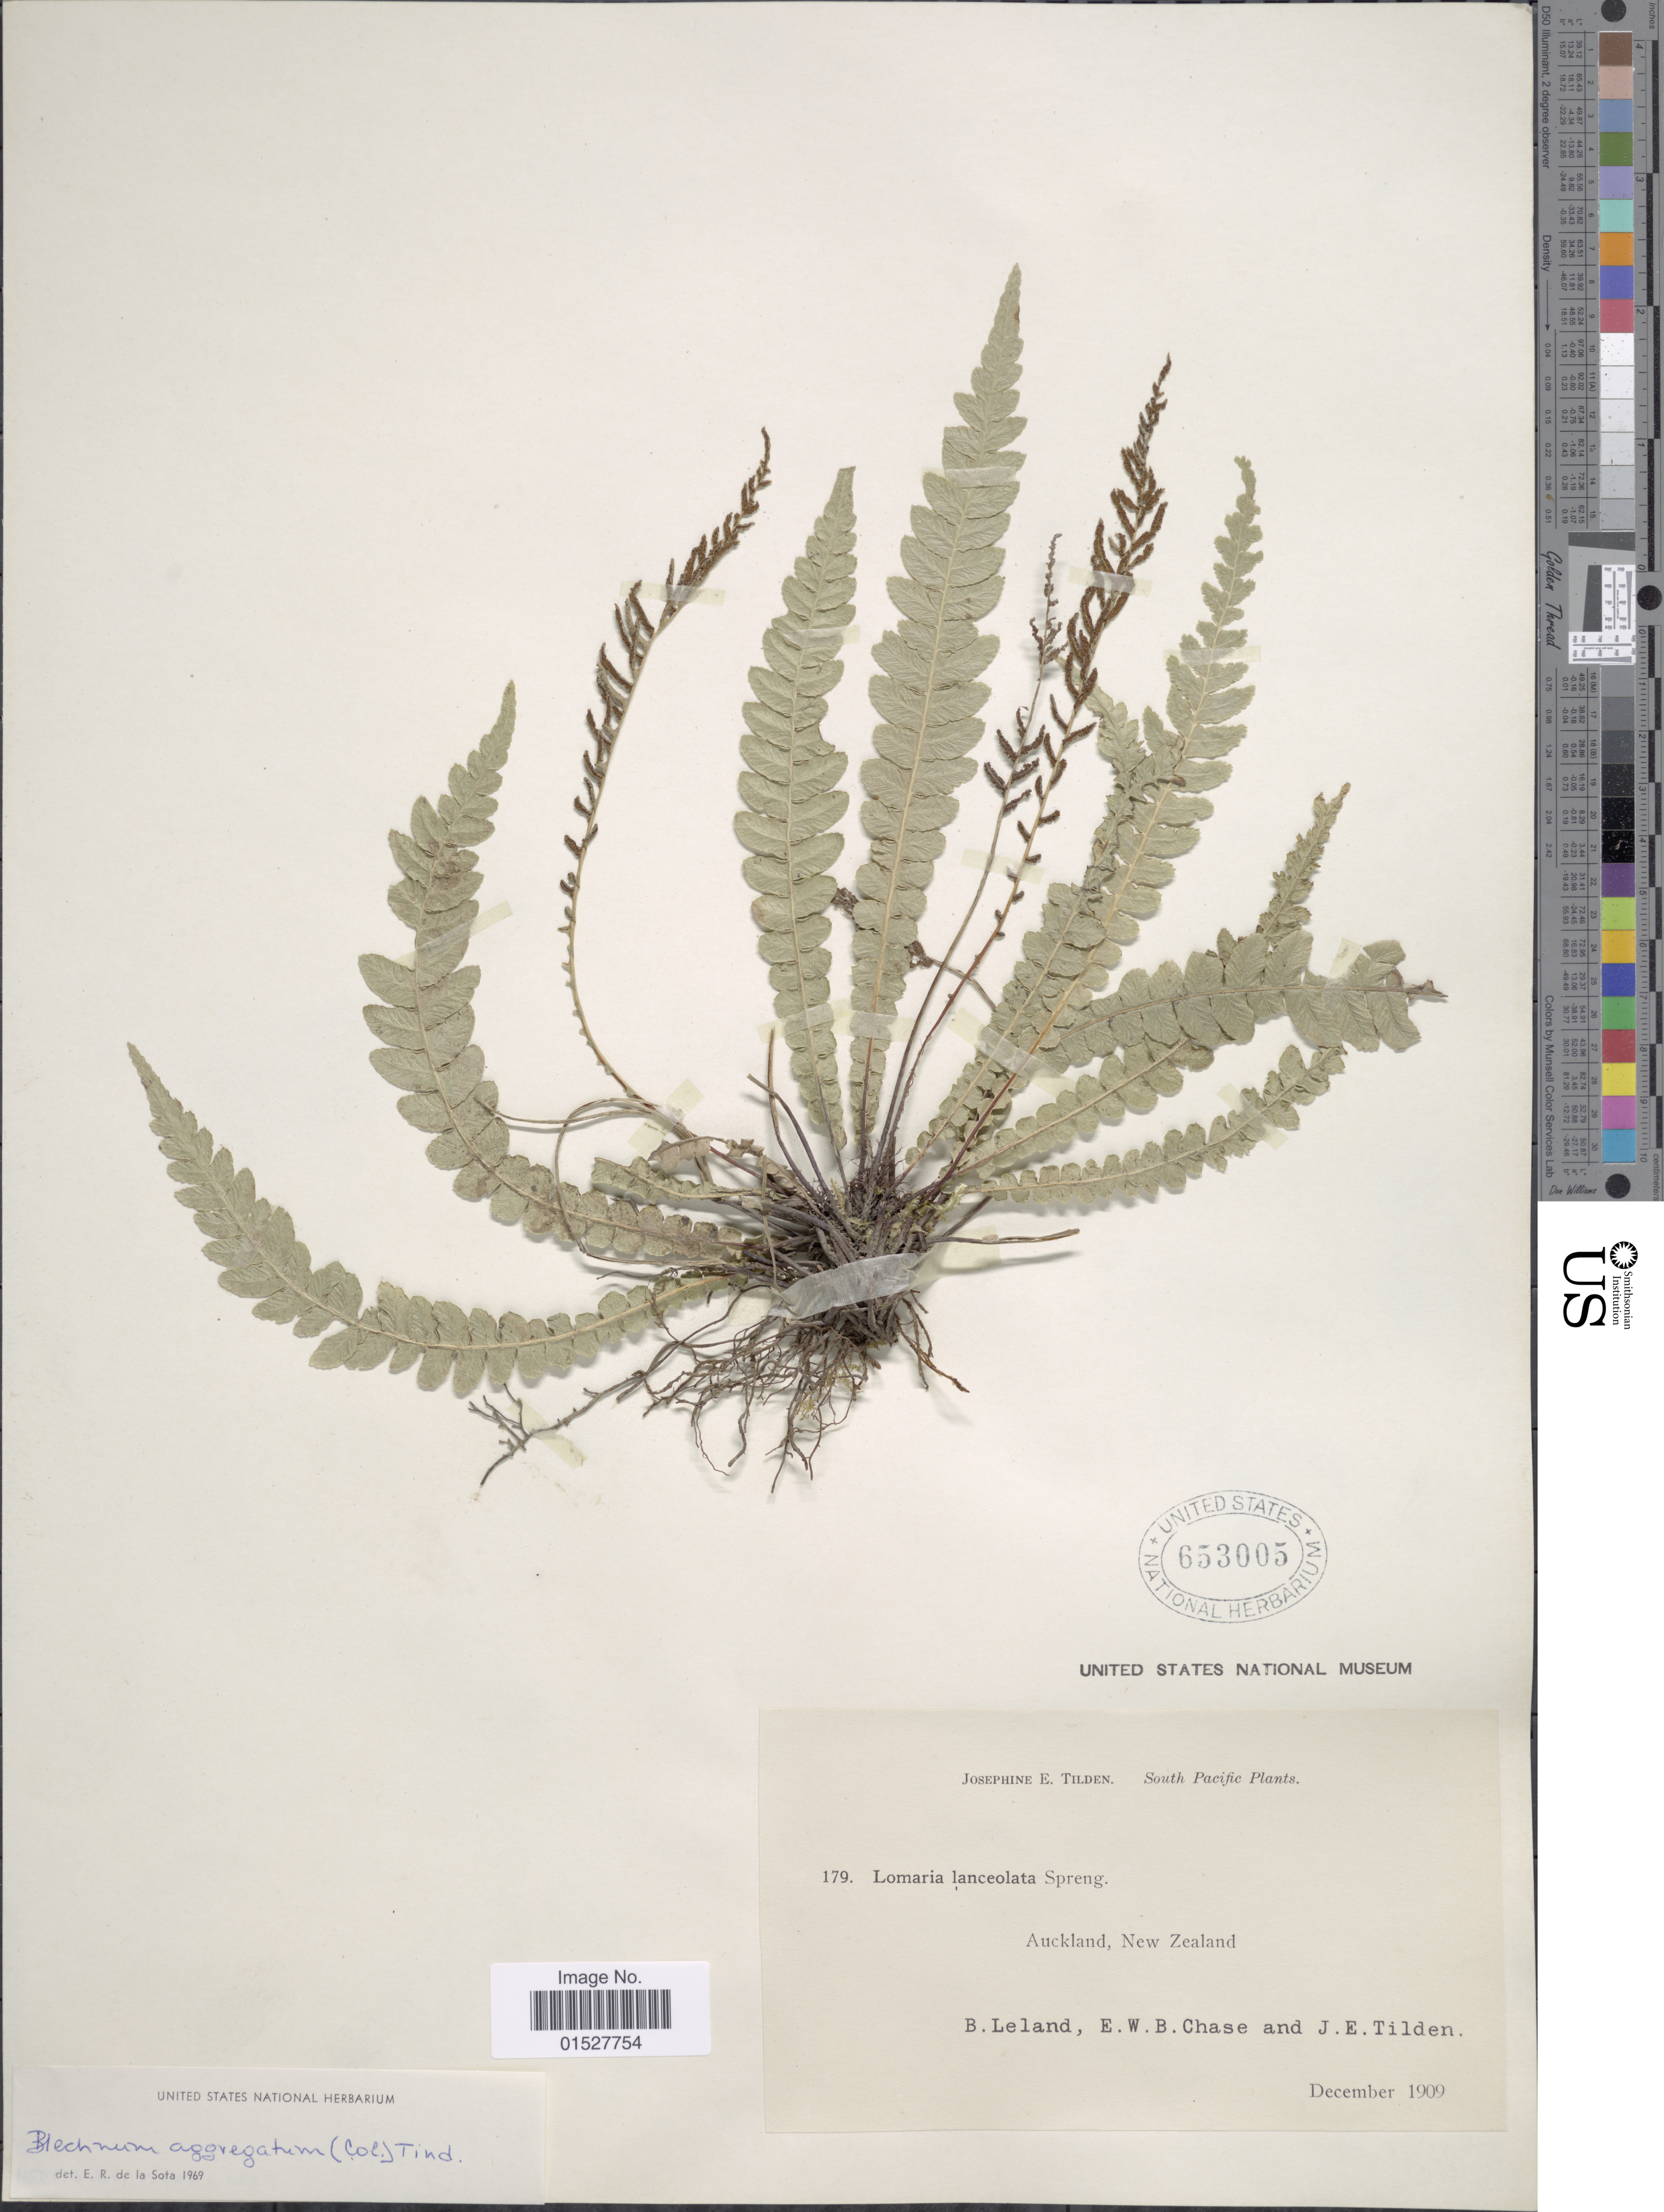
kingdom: Plantae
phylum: Tracheophyta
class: Polypodiopsida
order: Polypodiales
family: Blechnaceae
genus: Blechnum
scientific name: Blechnum aggregatum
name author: (Colenso) Tindale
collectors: B. Leland, E. W. Chase & J. E. Tilden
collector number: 179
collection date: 1909-12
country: New Zealand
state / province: Auckland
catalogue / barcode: US 653005